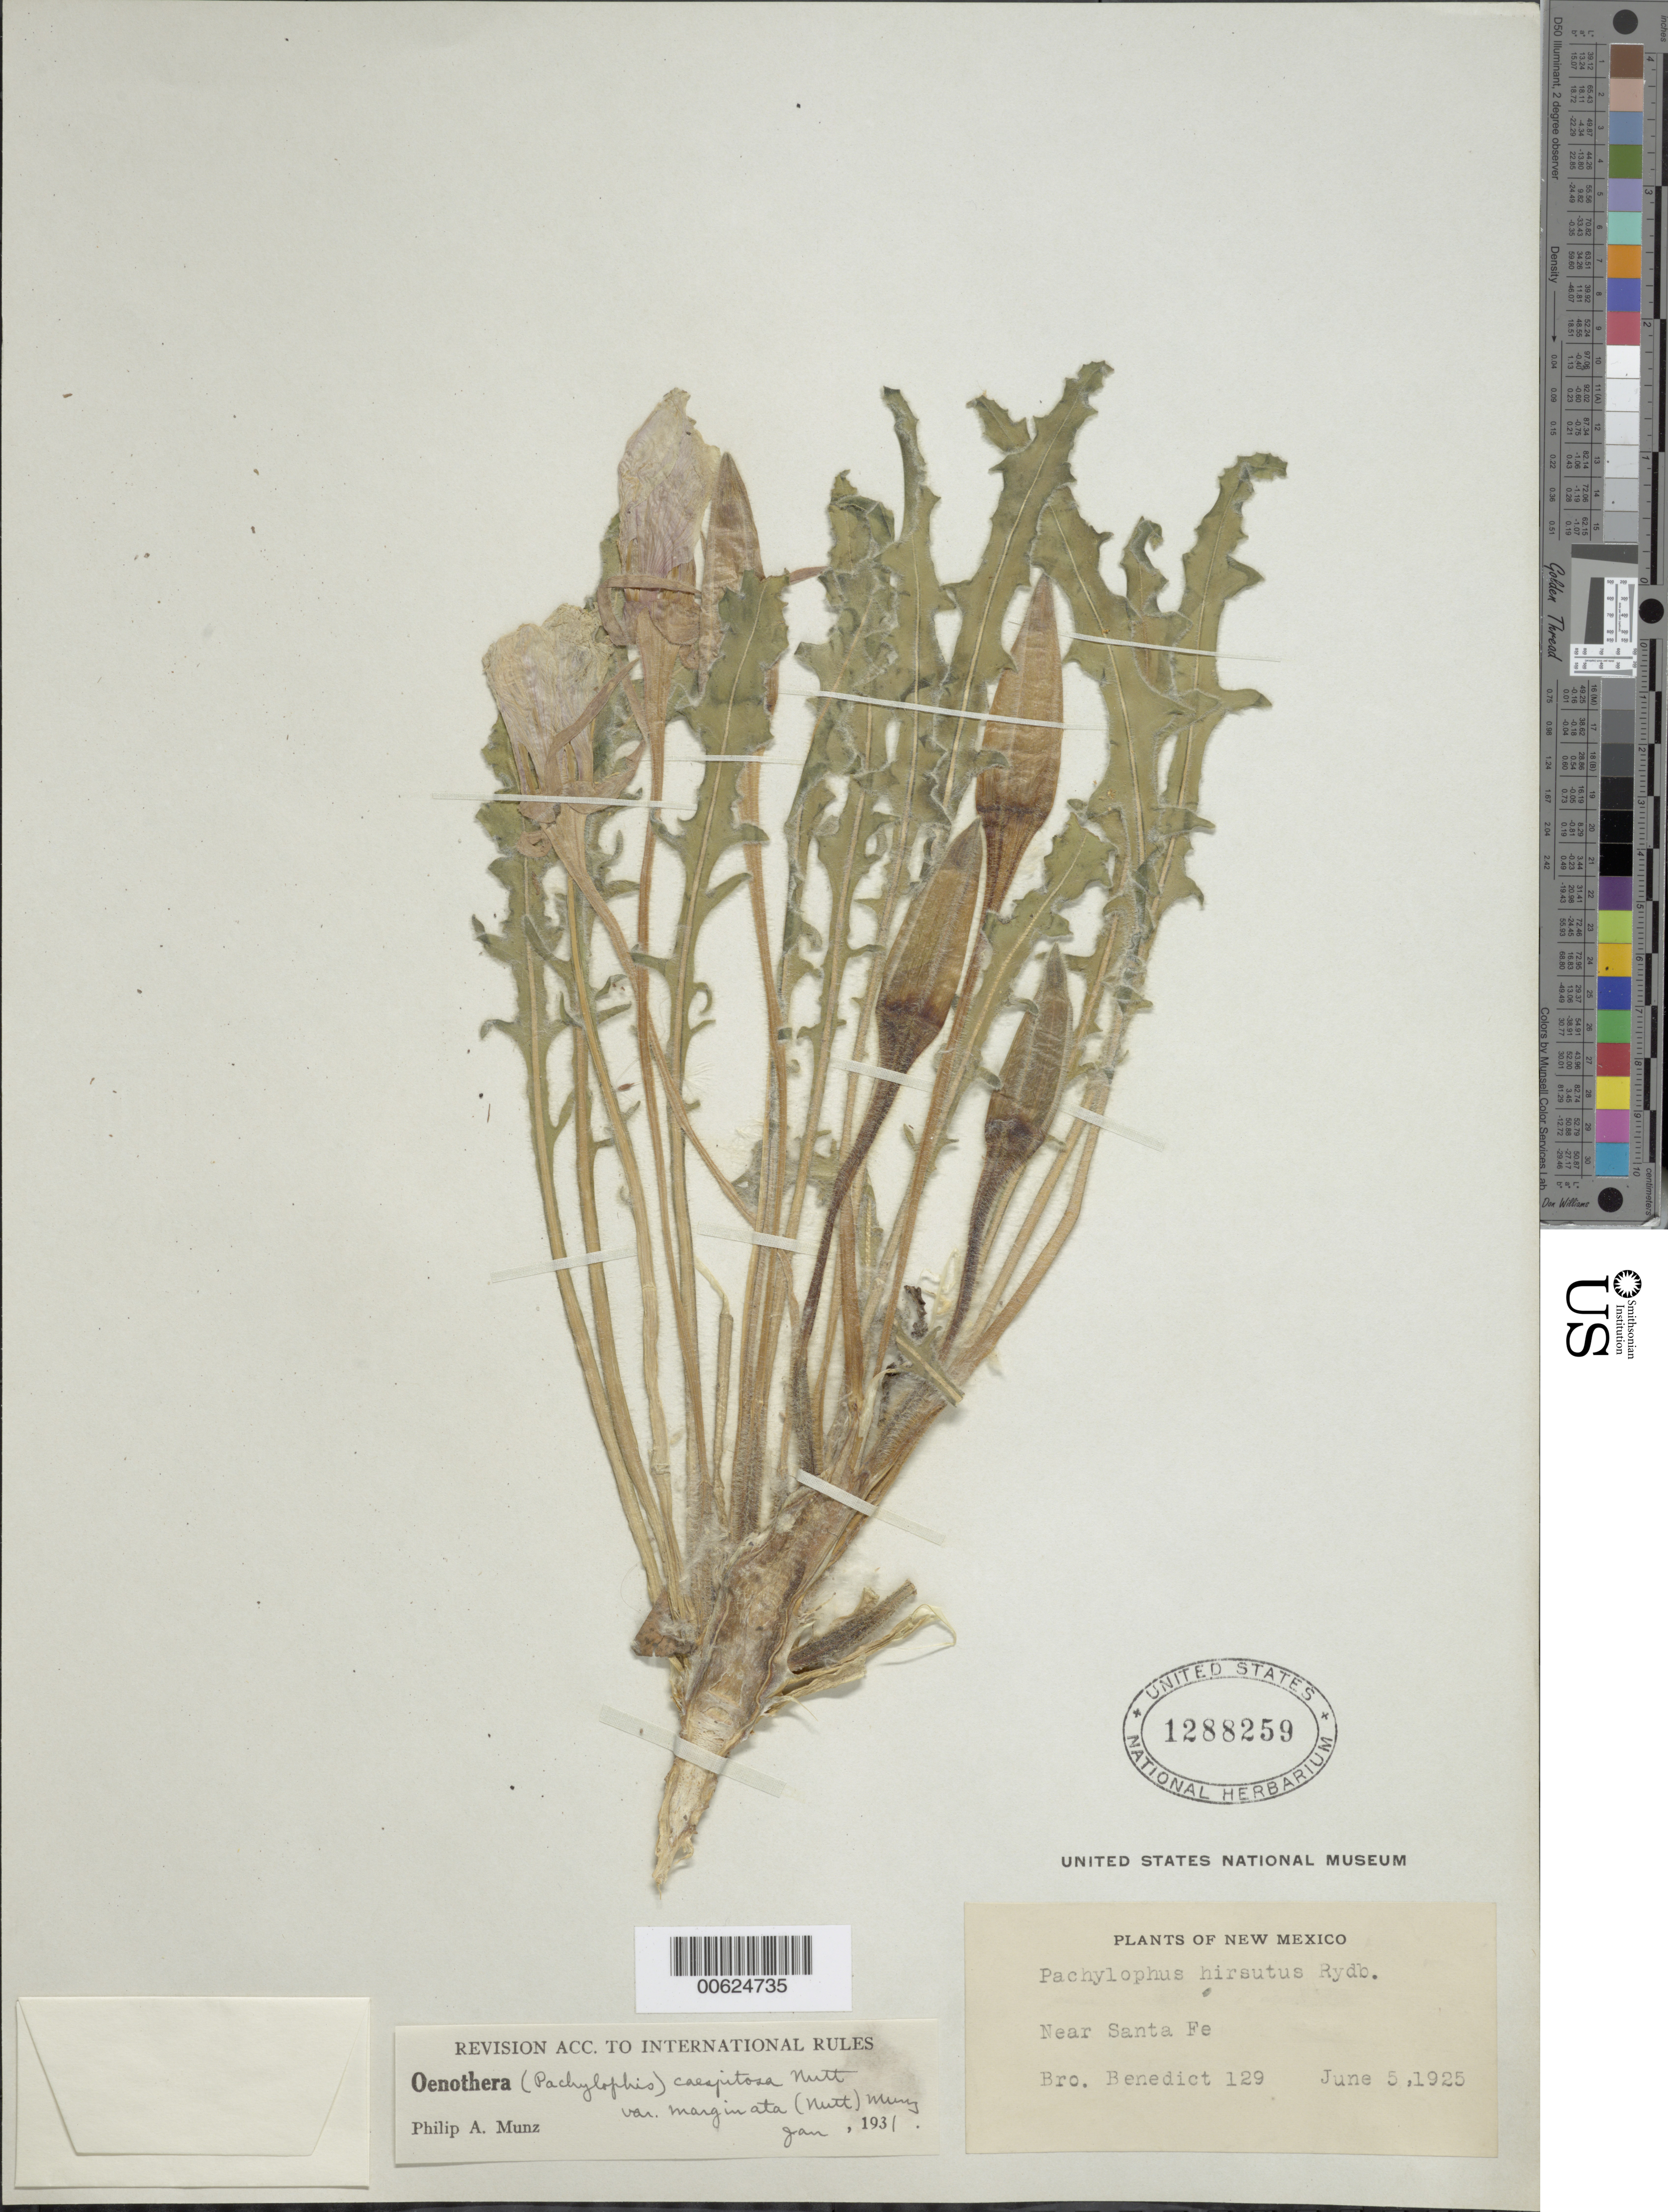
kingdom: Plantae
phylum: Tracheophyta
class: Magnoliopsida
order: Myrtales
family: Onagraceae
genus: Oenothera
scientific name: Oenothera cespitosa subsp. marginata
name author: (Nutt. ex Hook. & Arn.) Munz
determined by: Munz, Philip A.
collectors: Bro. A. Benedict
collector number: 129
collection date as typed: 05 Jun 1925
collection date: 1925-06-05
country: United States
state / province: New Mexico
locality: Near Santa Fe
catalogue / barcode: US 1288259